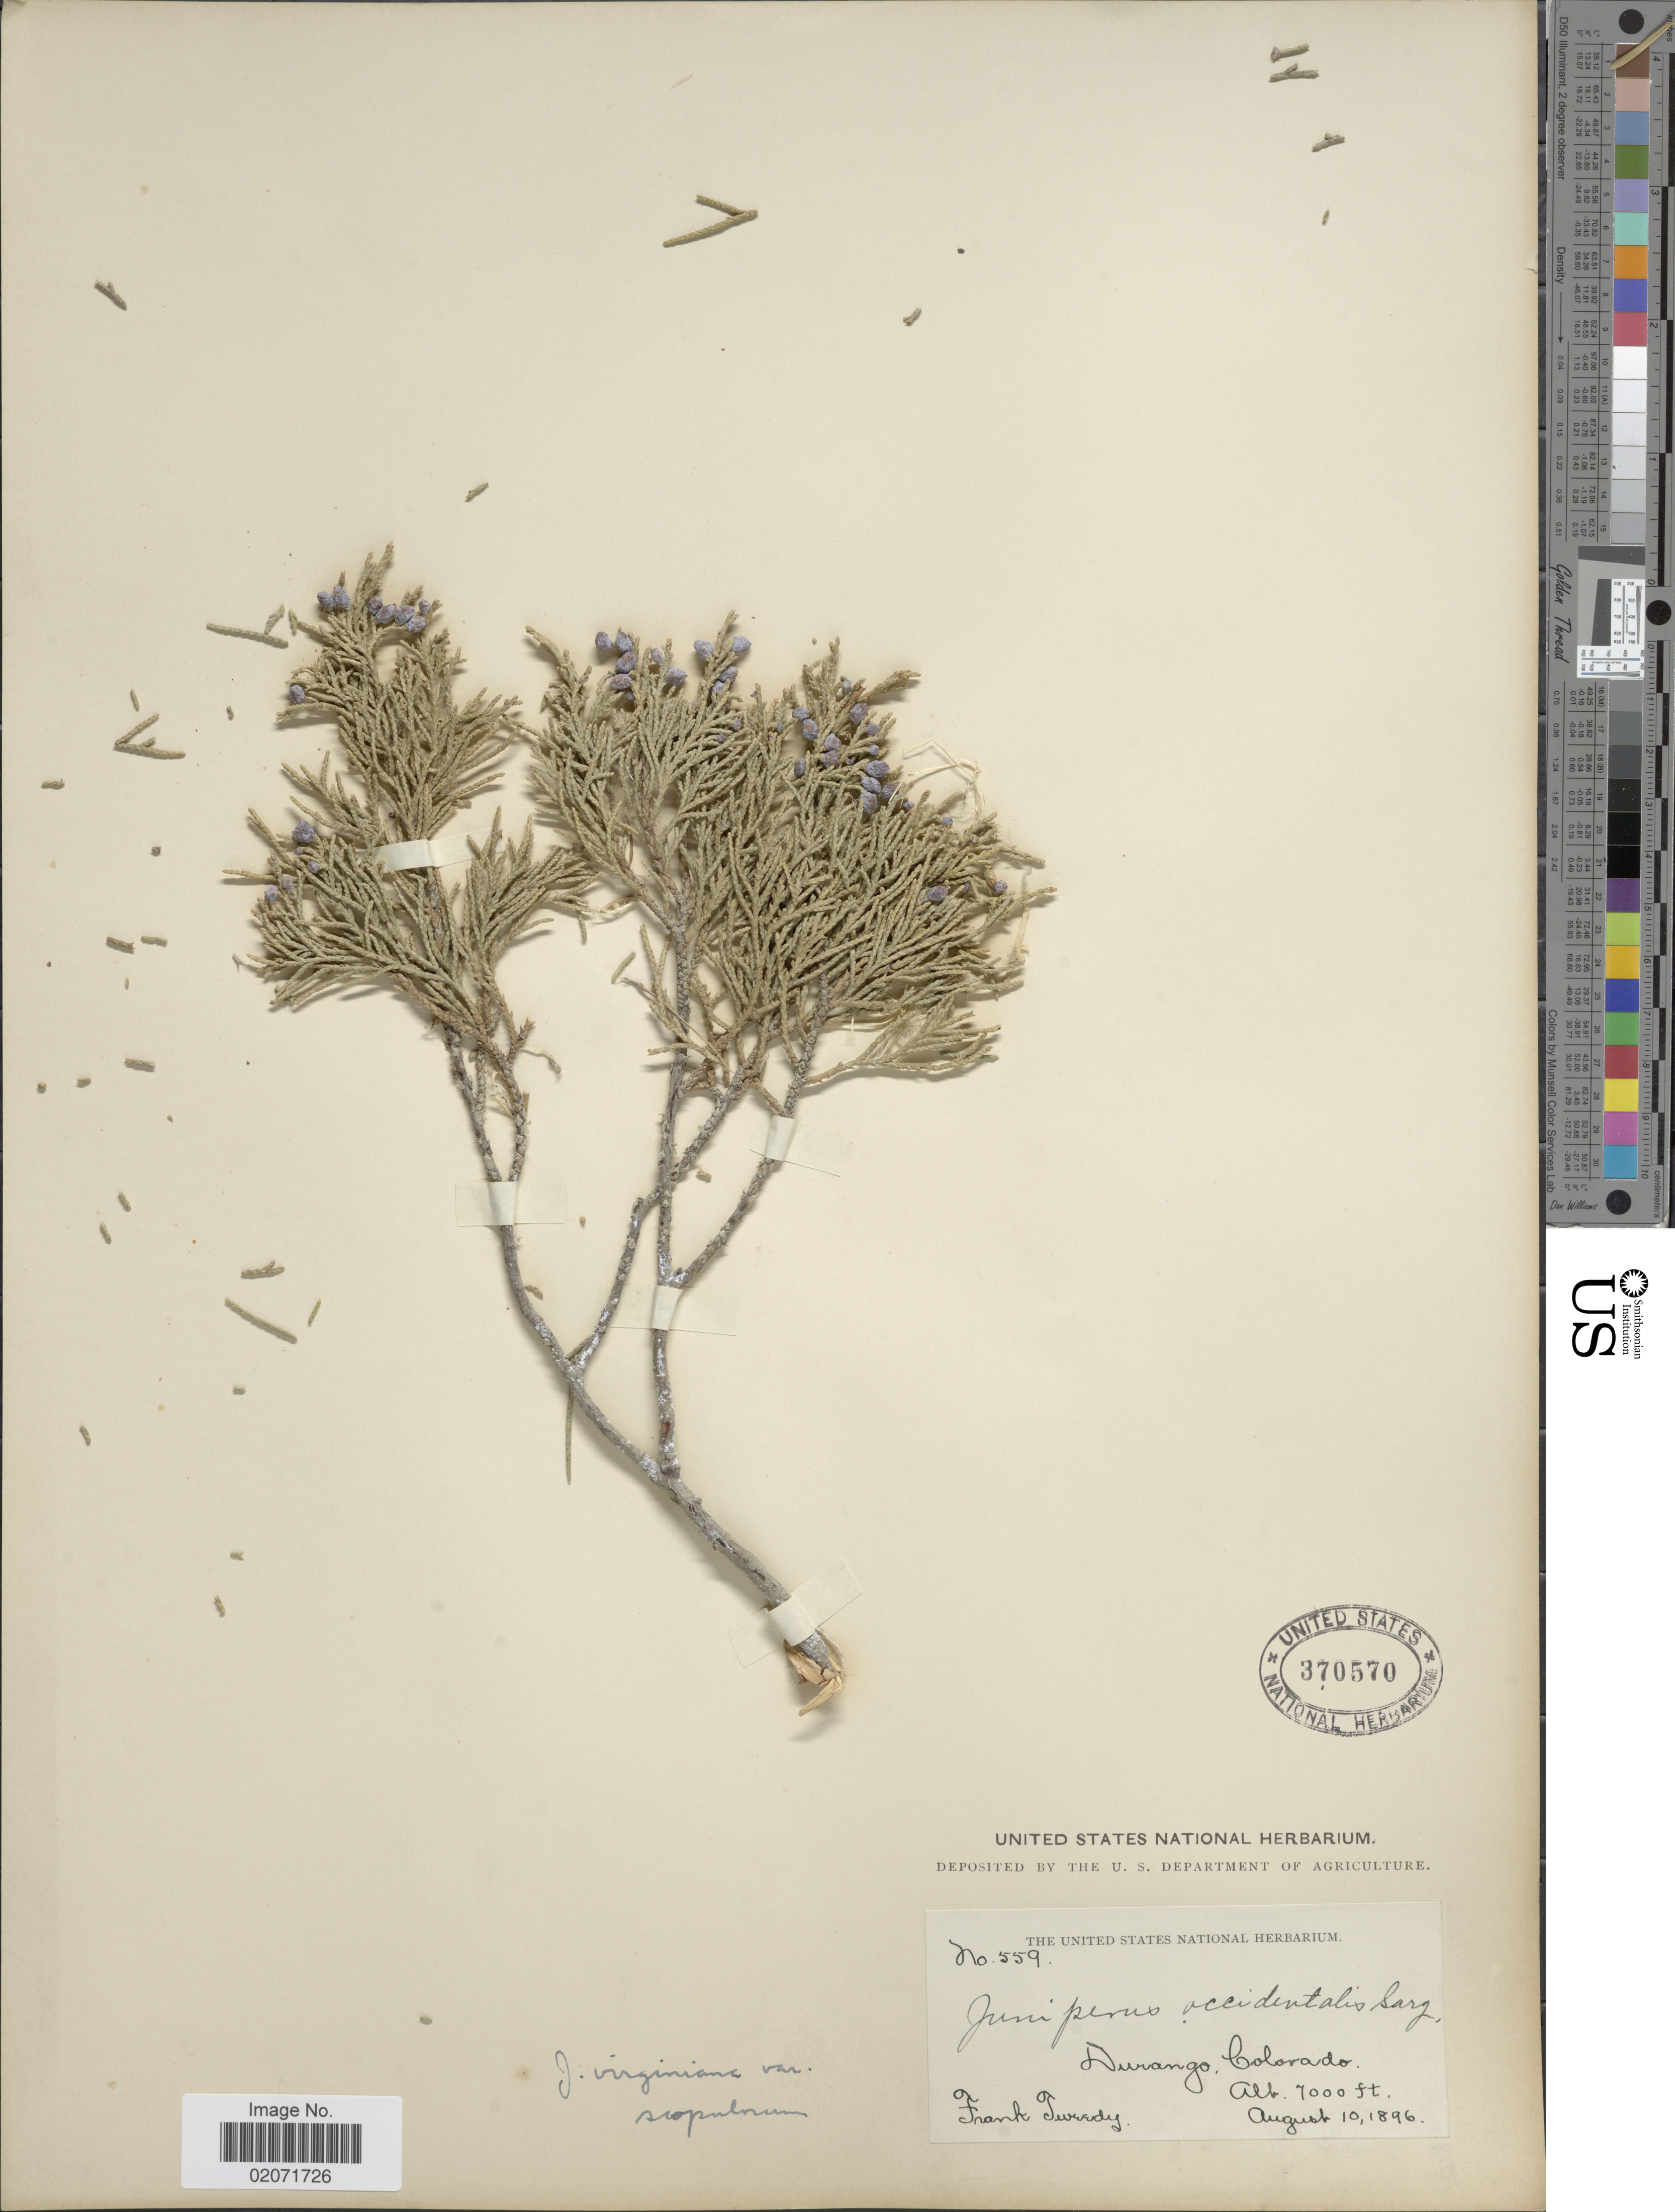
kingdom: Plantae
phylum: Tracheophyta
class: Pinopsida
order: Pinales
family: Cupressaceae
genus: Juniperus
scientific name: Juniperus scopulorum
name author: Sarg.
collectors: F. Tweedy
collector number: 559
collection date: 1896-08-10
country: United States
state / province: Colorado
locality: Durango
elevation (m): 2134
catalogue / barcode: US 370570